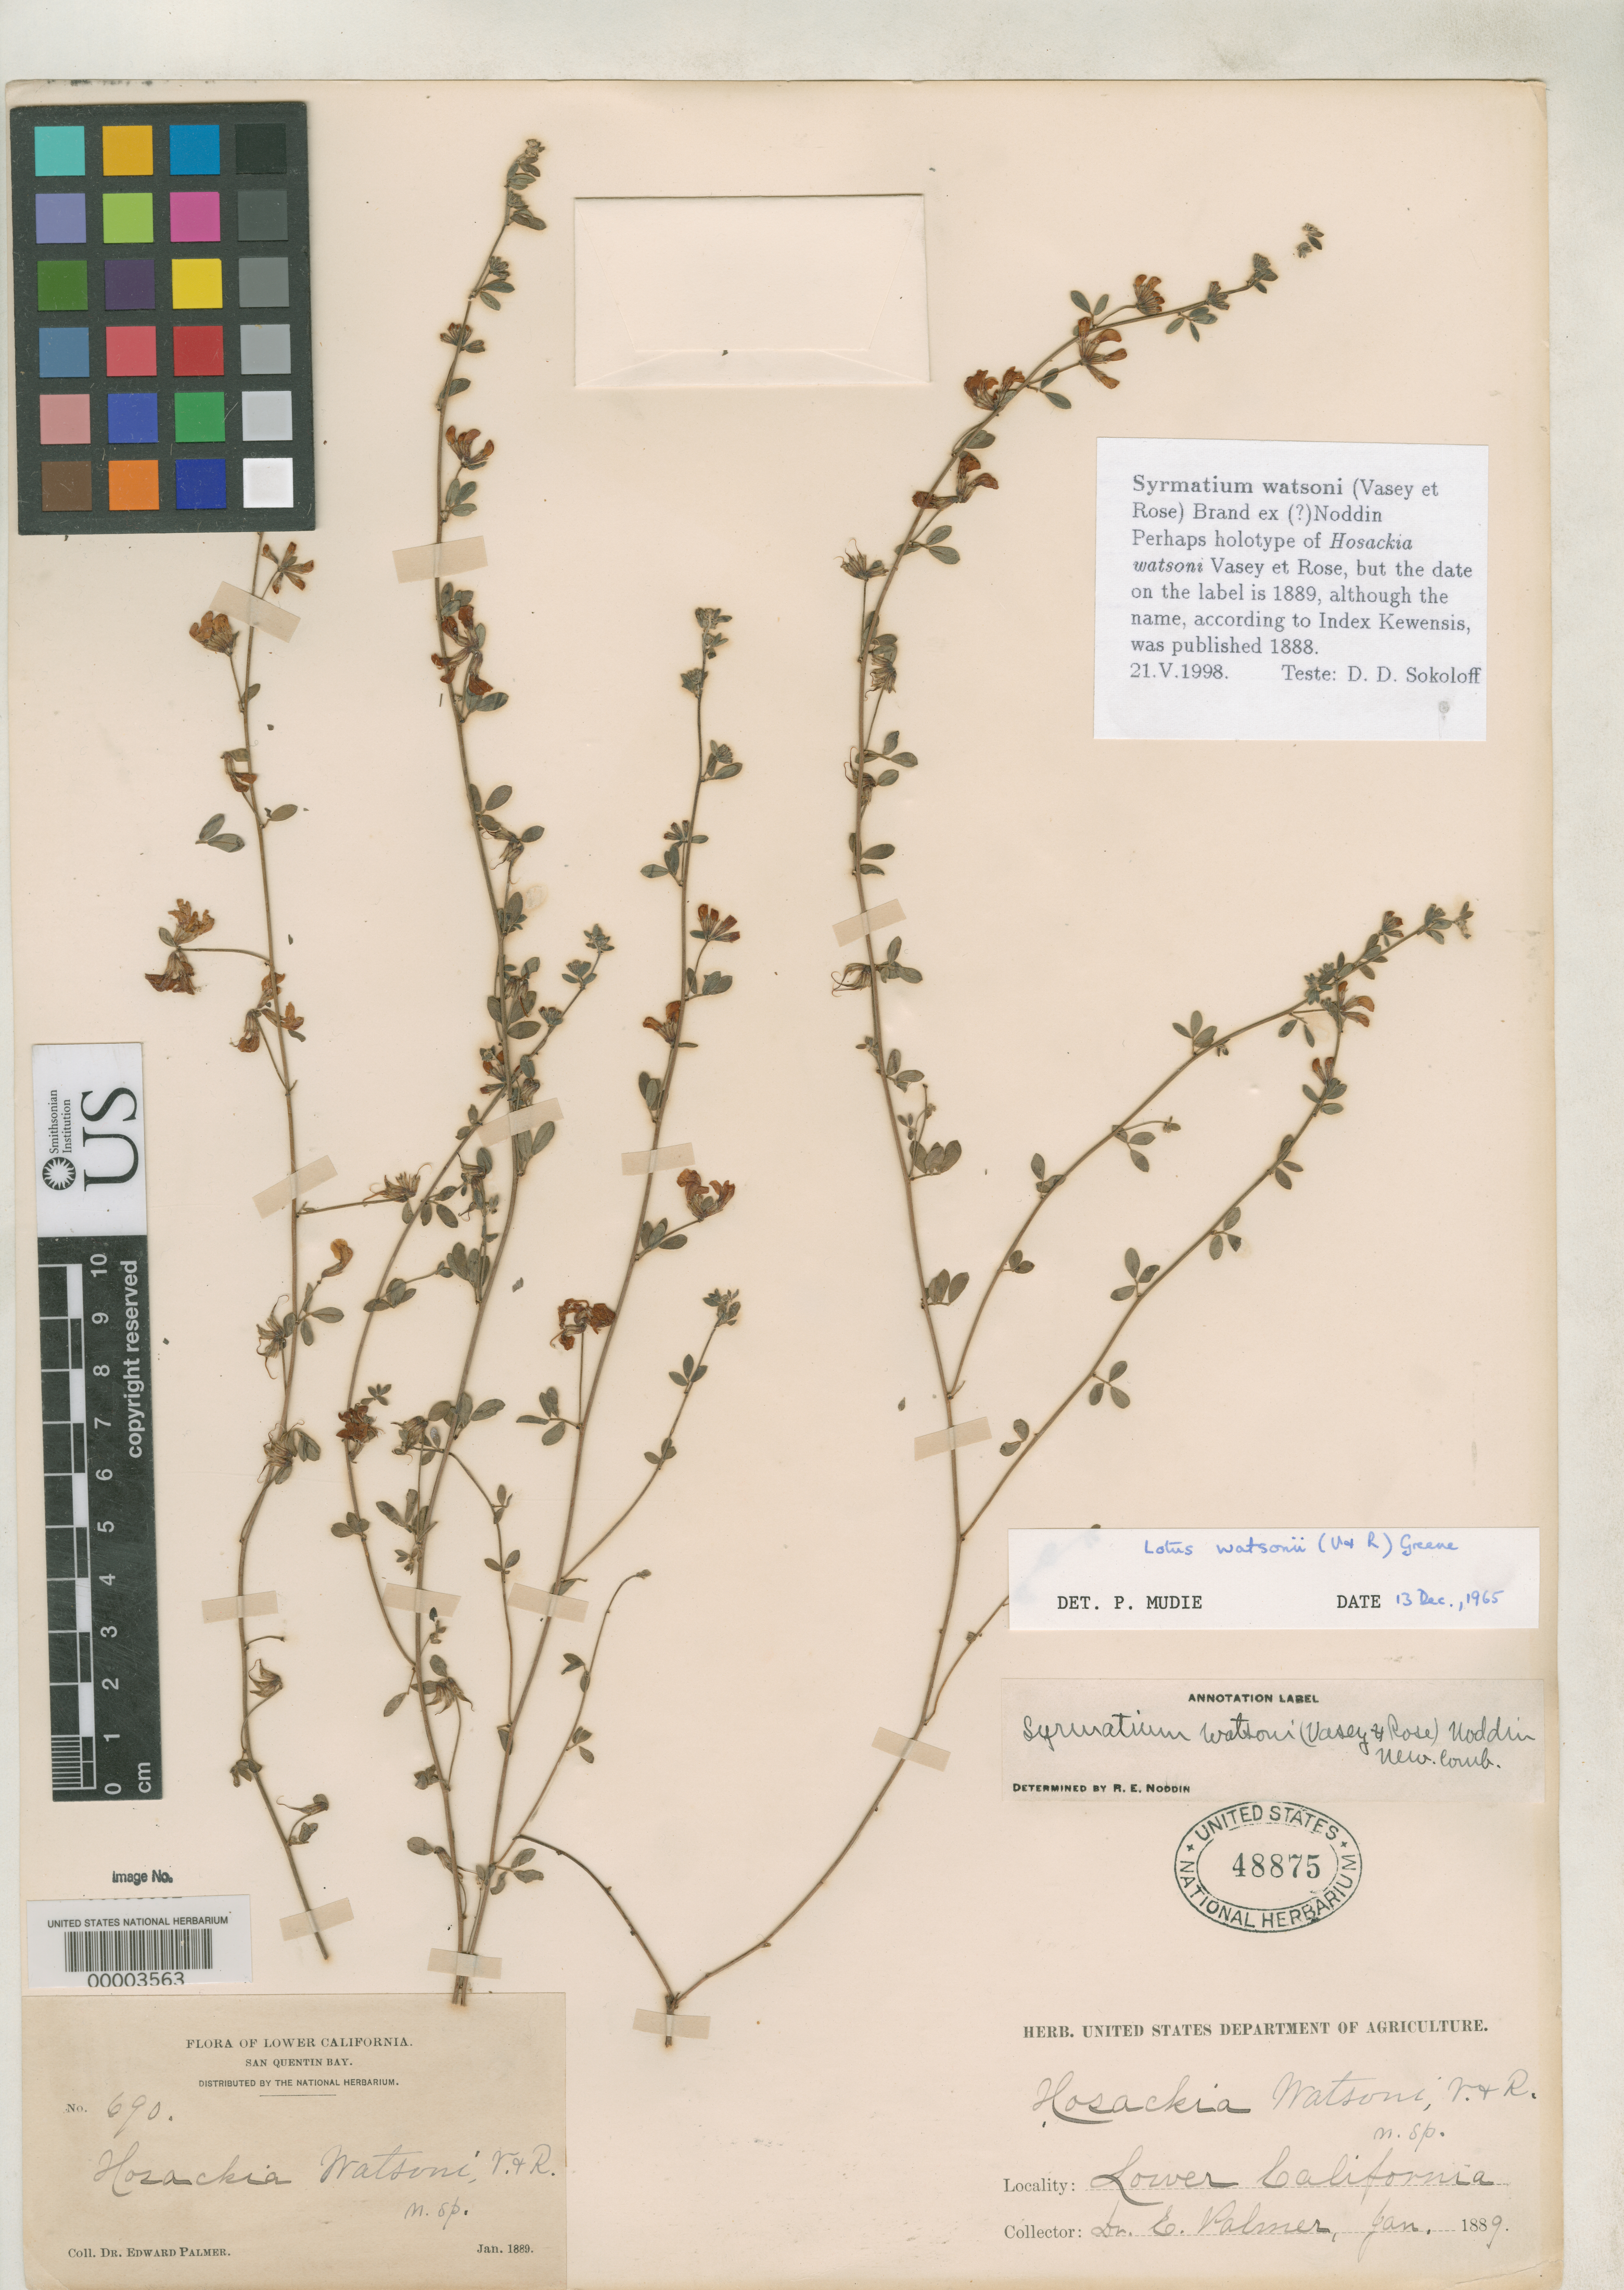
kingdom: Plantae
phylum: Tracheophyta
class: Magnoliopsida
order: Fabales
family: Fabaceae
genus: Hosackia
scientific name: Hosackia watsonii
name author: Vasey & Rose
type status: Holotype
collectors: E. Palmer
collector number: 690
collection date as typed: Jan 1889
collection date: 1889-01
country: Mexico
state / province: Baja California Norte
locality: San Quintin Bay.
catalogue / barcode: US 48875